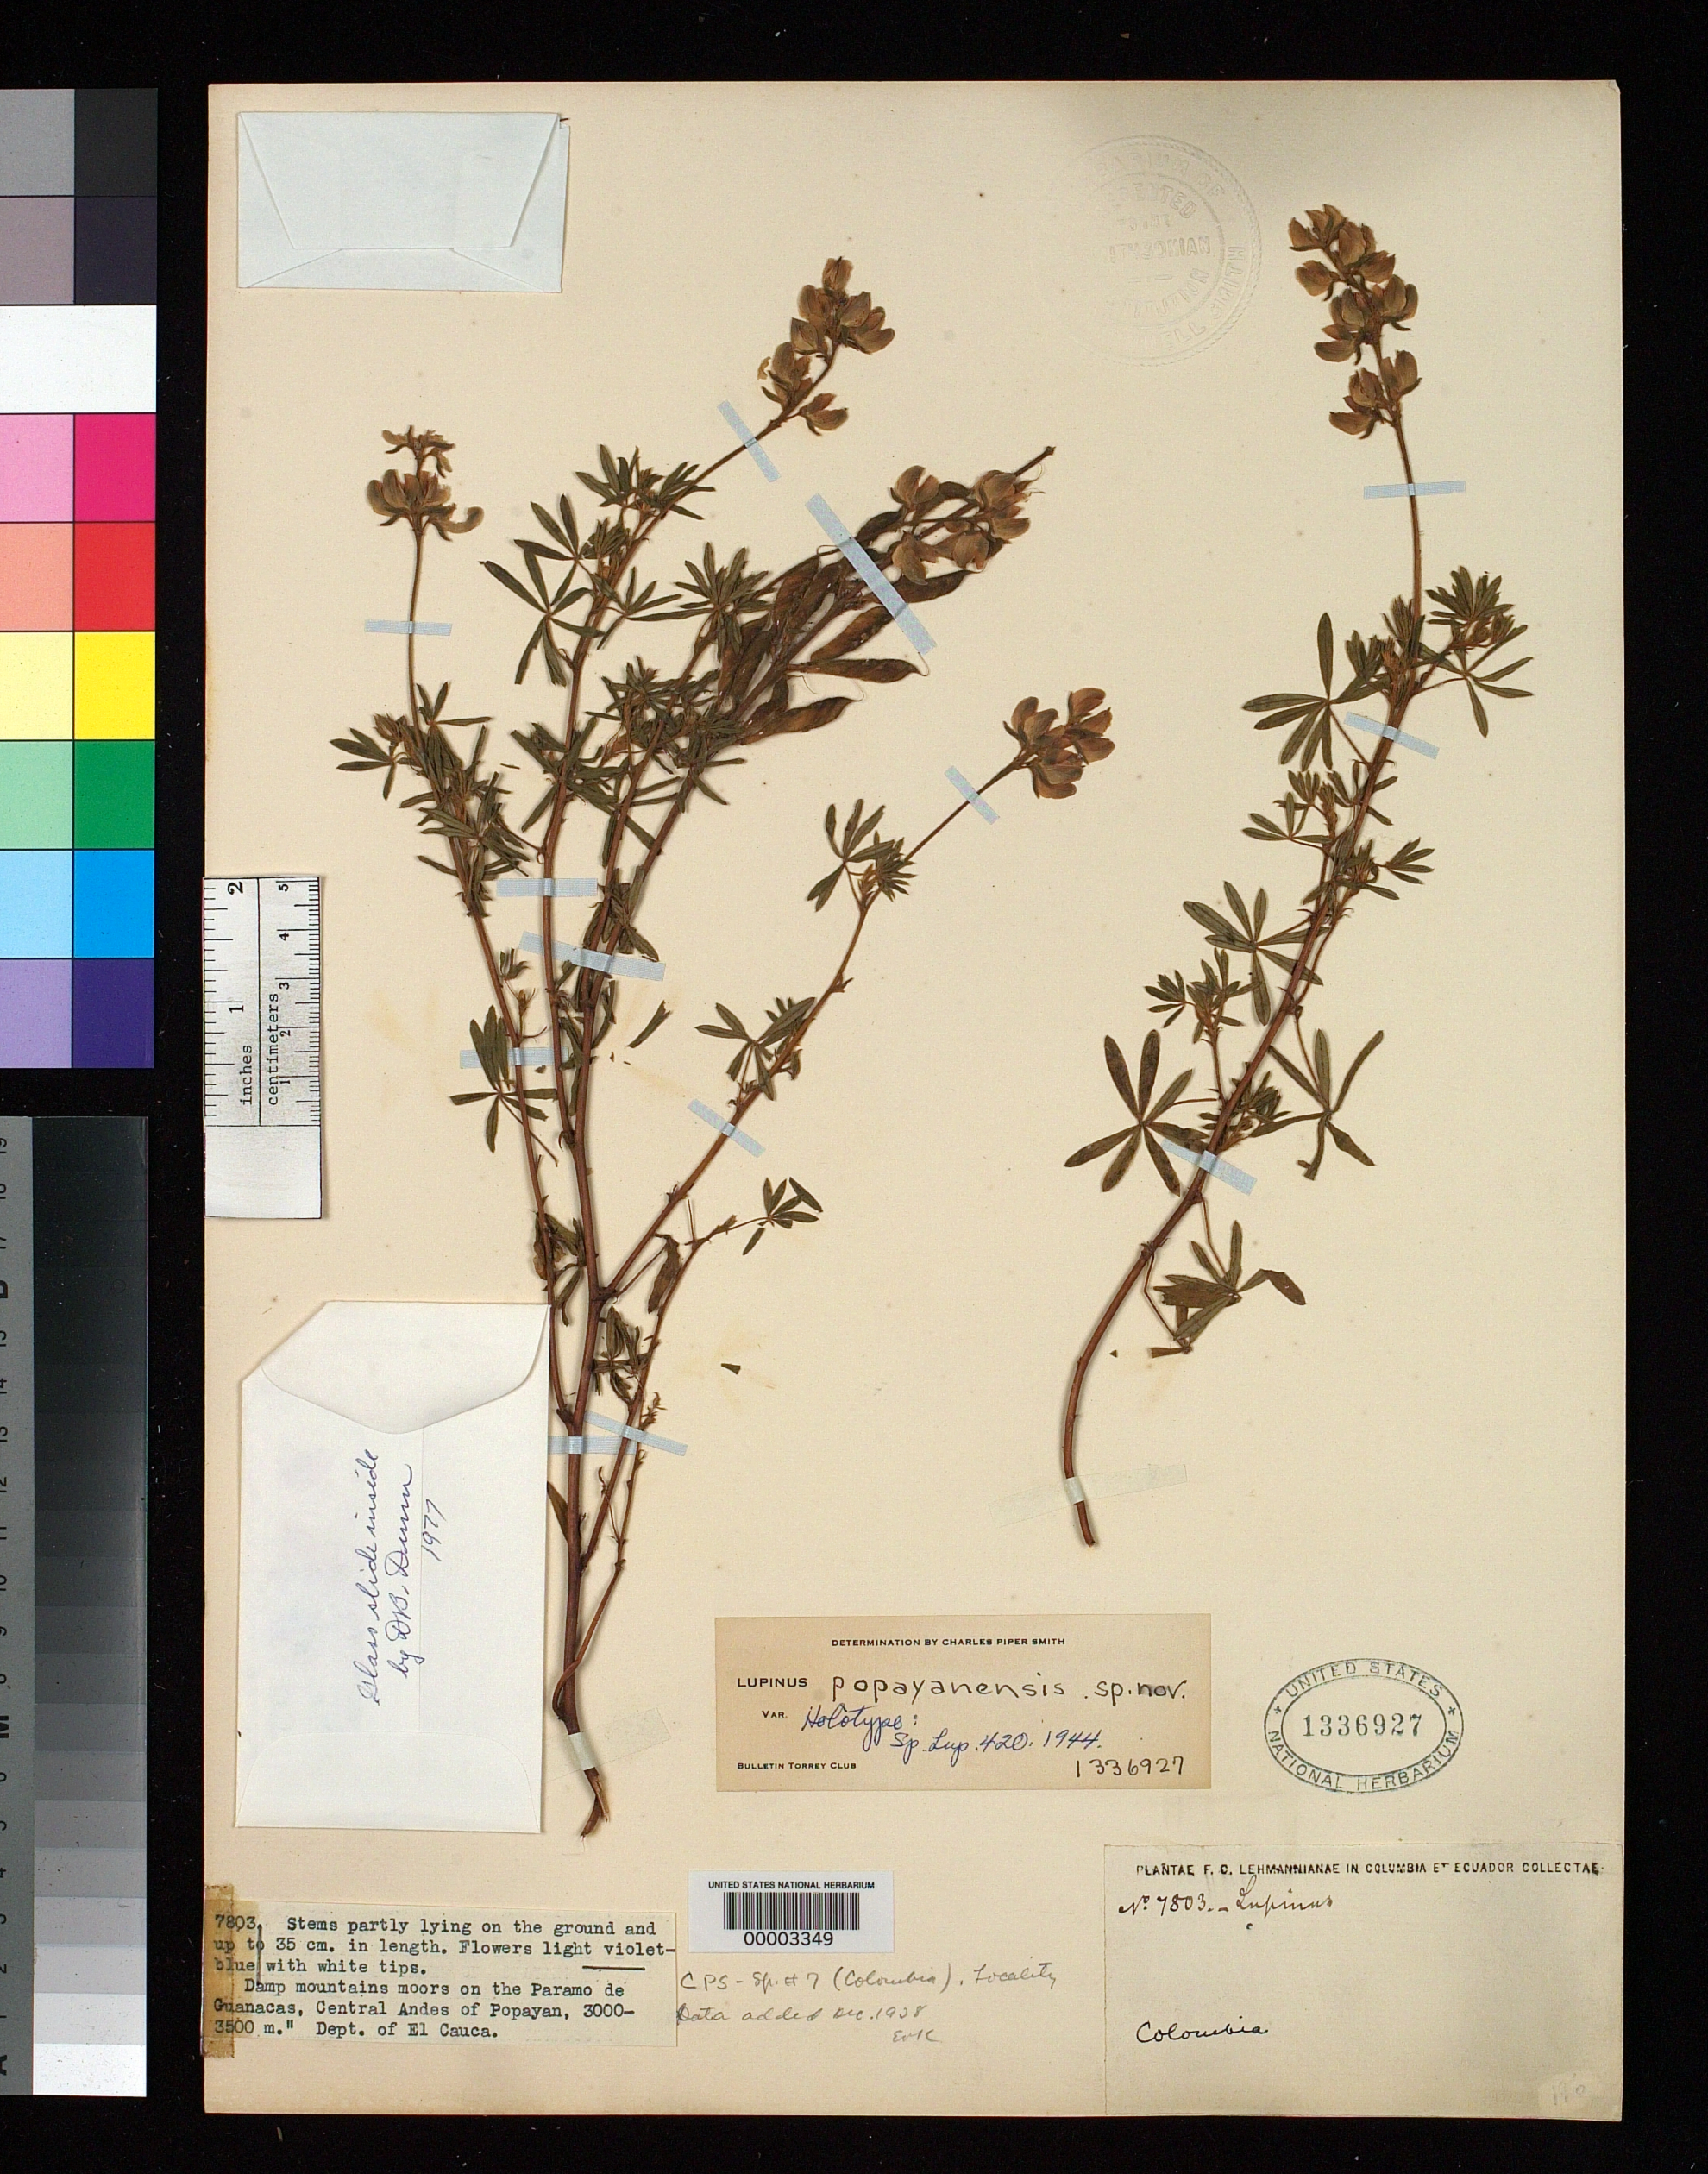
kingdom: Plantae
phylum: Tracheophyta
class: Magnoliopsida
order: Fabales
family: Fabaceae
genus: Lupinus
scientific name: Lupinus popayanensis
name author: C.P. Sm.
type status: Holotype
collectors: F. C. Lehmann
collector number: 7803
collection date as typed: Nov ---- to -- Dec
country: Colombia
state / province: Cauca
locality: Paramo de Guanacas.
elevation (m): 3000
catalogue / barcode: US 1336927